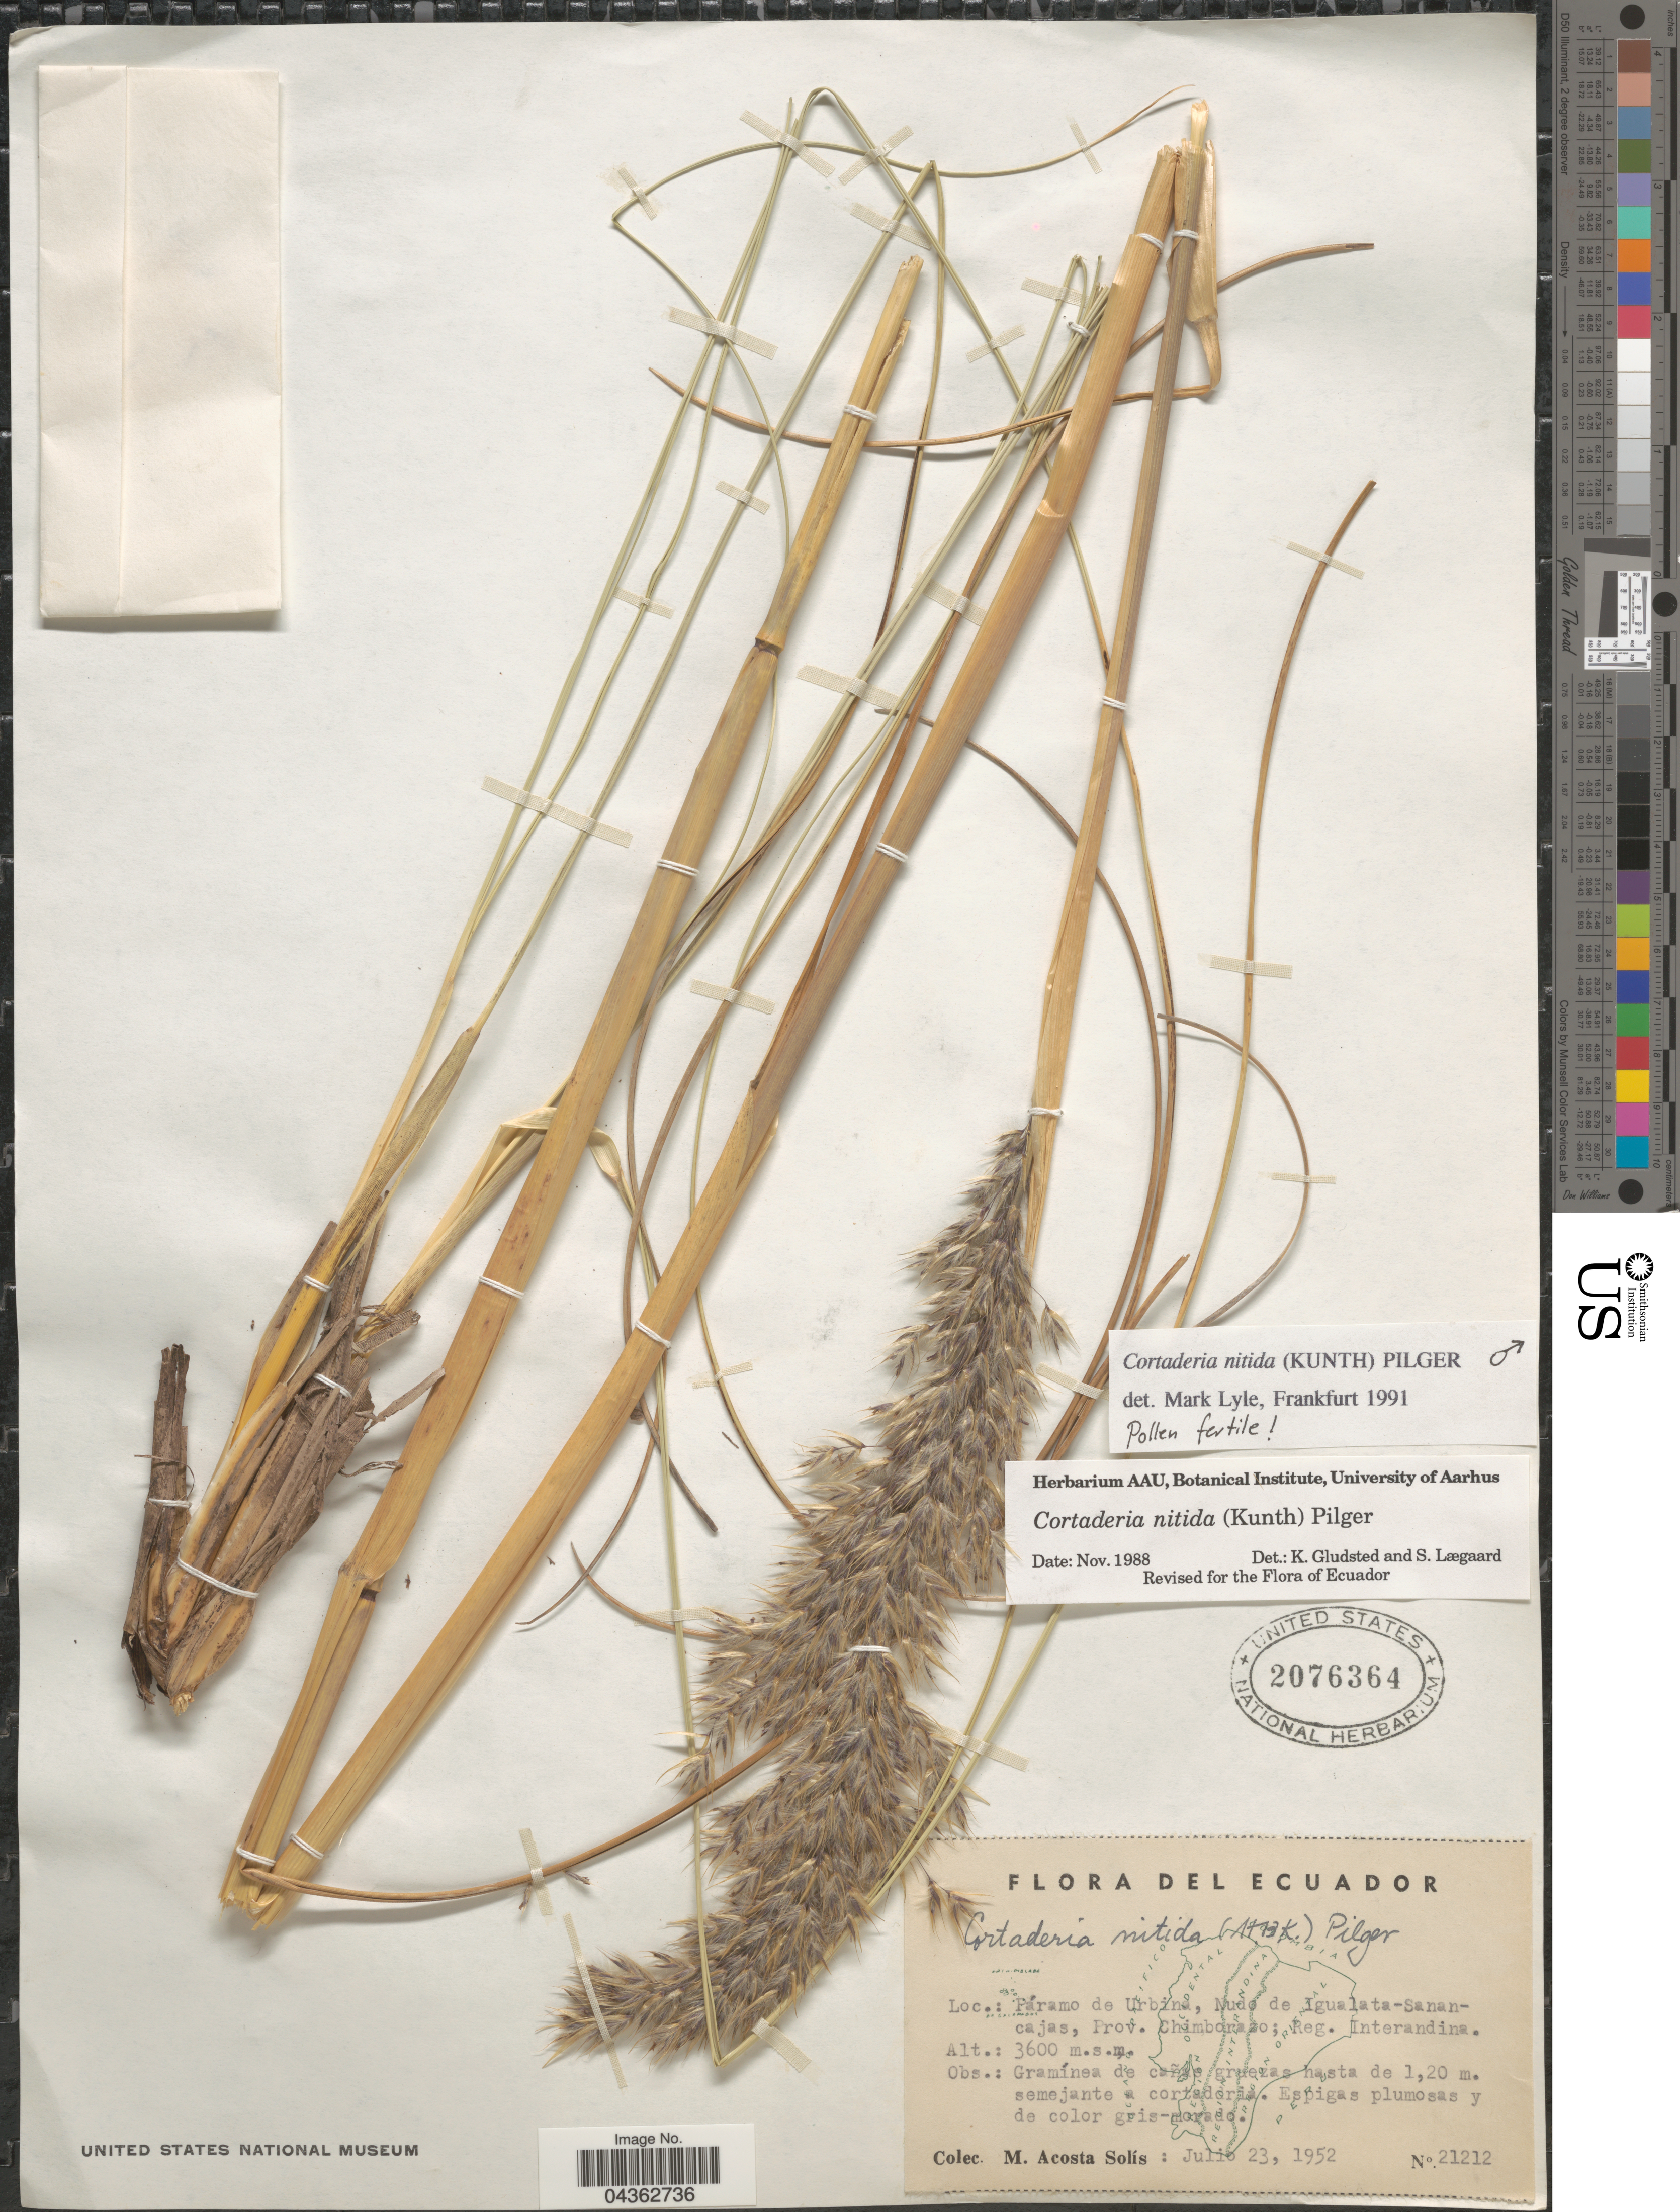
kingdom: Plantae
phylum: Tracheophyta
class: Liliopsida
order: Poales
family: Poaceae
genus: Cortaderia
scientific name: Cortaderia nitida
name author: (Kunth) Pilg.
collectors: M. Acosta Solis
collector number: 21212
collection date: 1952-07-23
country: Ecuador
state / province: Chimborazo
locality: Páramo de Urbina, Nudo de Igualata-Sanancajas, Reg. Interandina.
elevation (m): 3600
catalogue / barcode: US 2076364